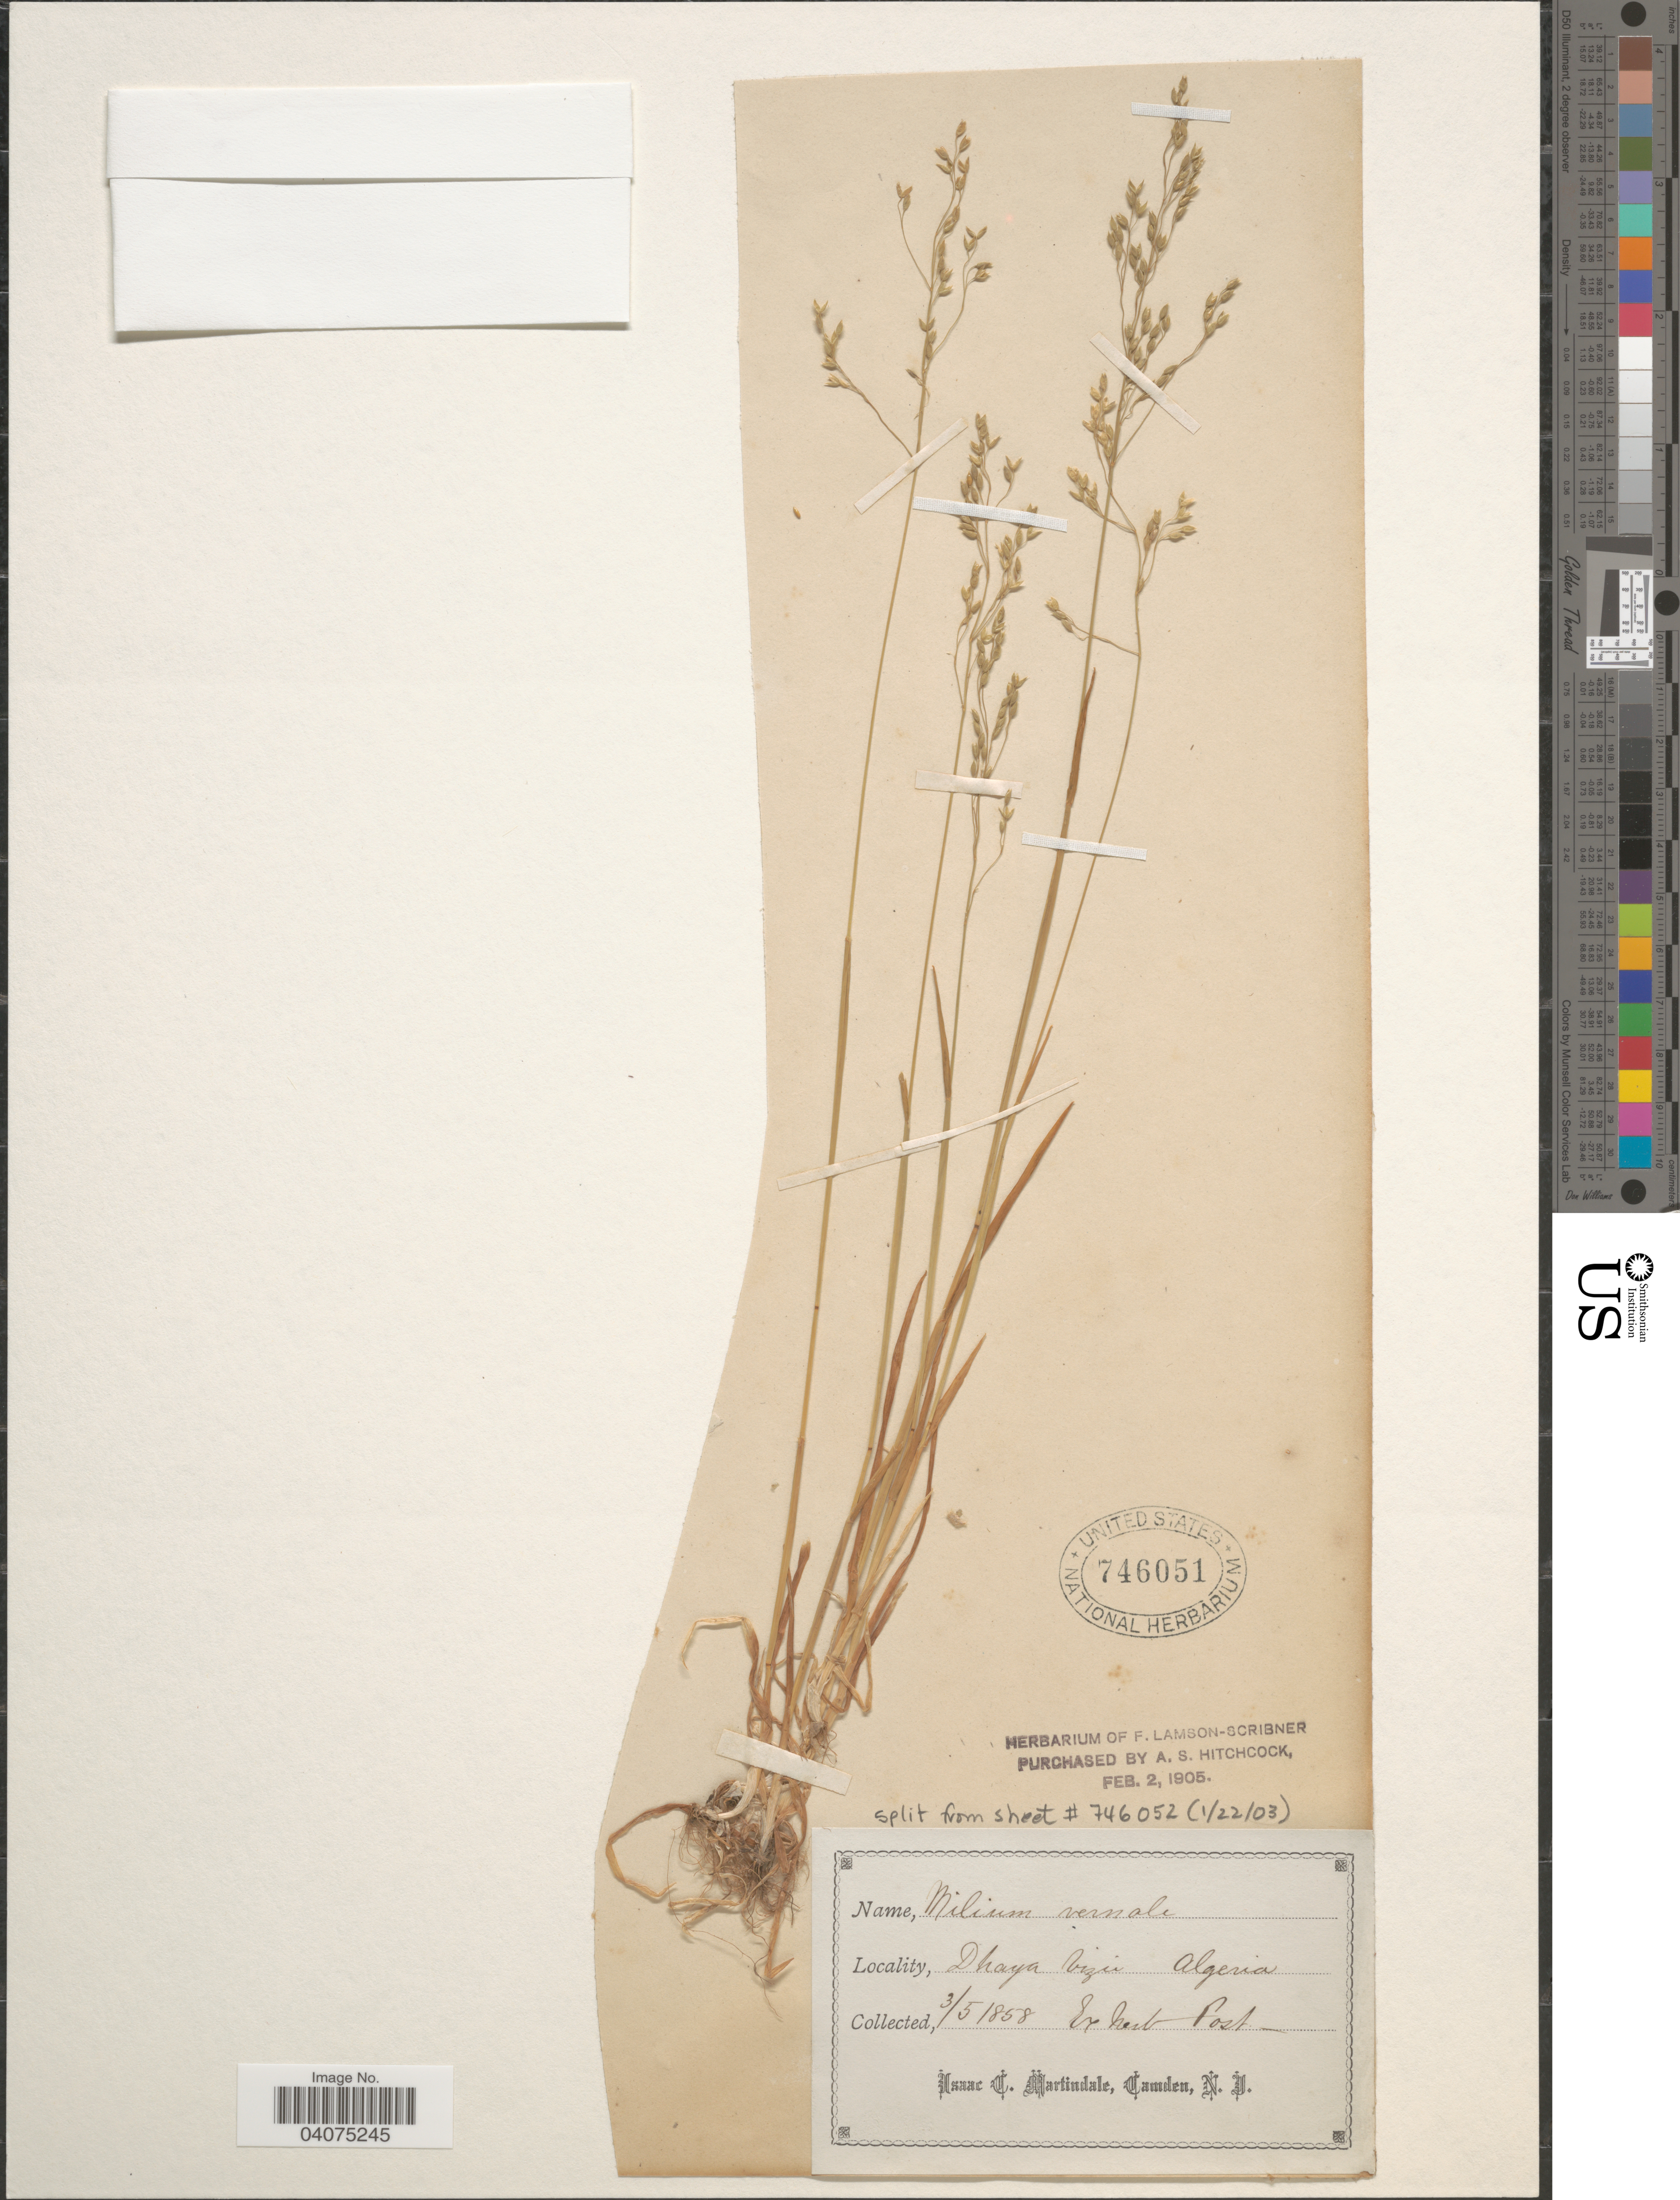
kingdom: Plantae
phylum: Tracheophyta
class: Liliopsida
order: Poales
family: Poaceae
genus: Milium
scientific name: Milium vernale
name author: M. Bieb.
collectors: I. C. Martindale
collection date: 1858-05-03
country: Algeria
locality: Dhaya Vizu.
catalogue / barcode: US 746051